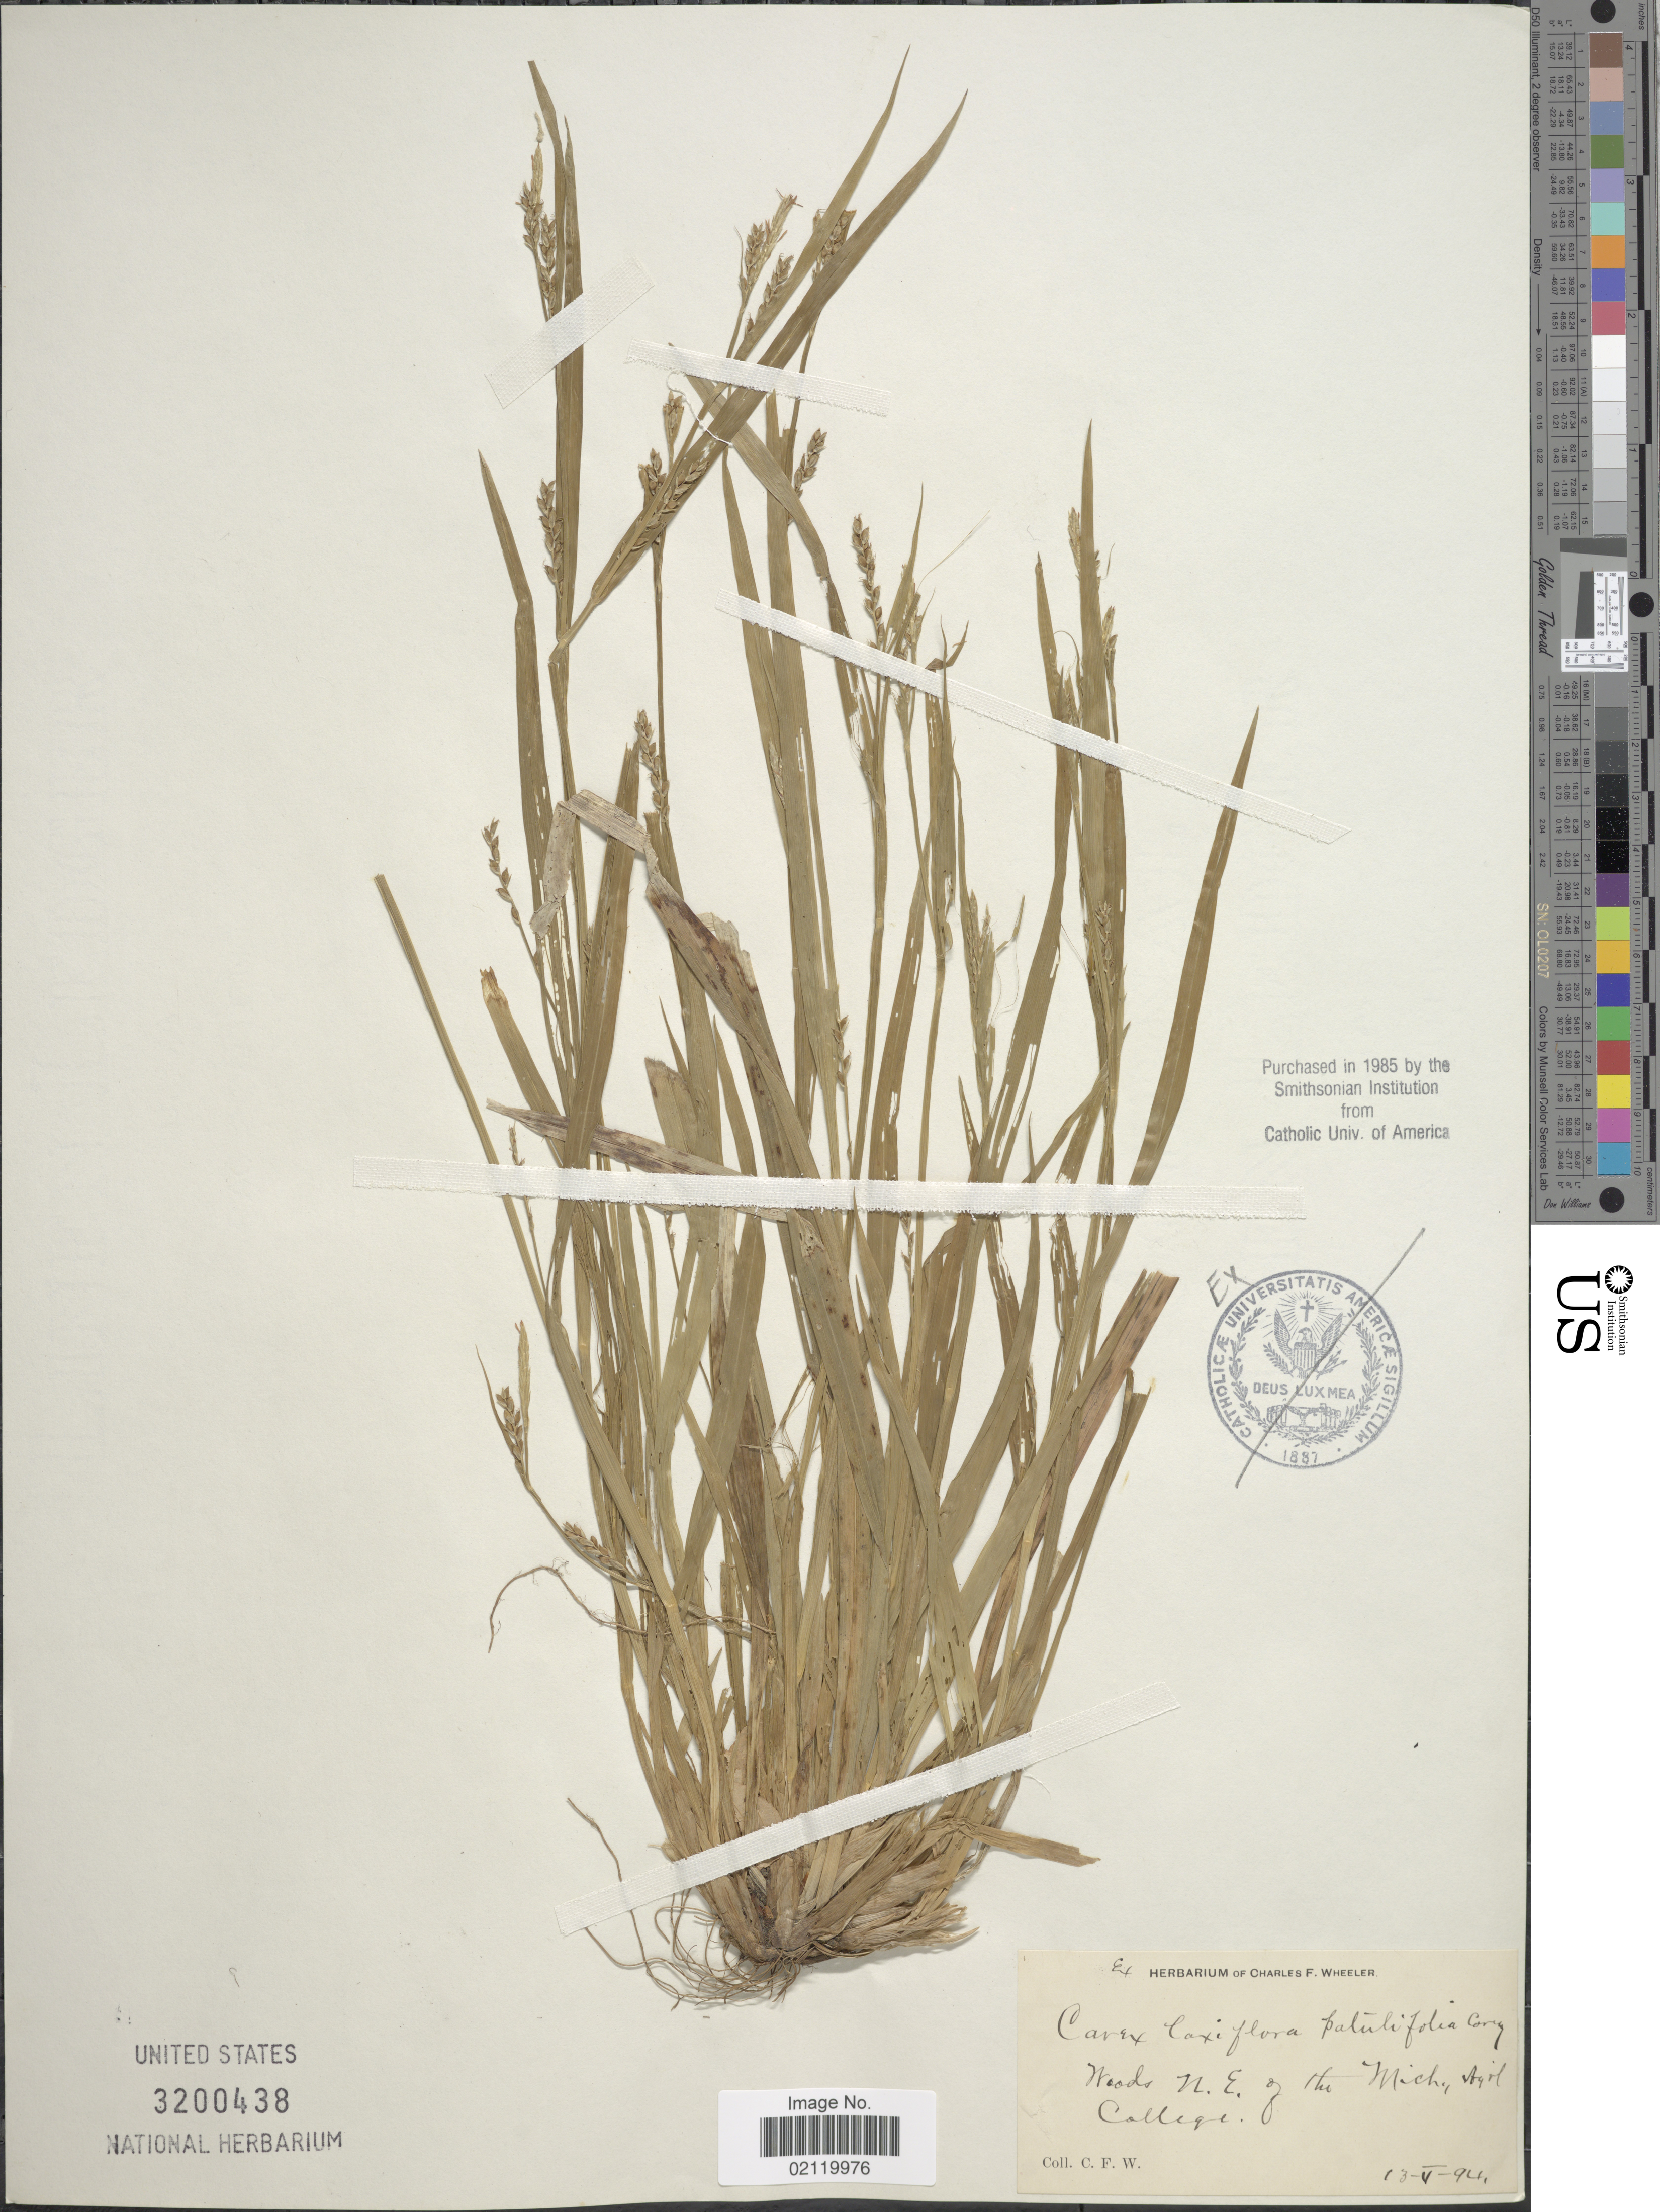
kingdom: Plantae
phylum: Tracheophyta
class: Liliopsida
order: Poales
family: Cyperaceae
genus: Carex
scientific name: Carex laxiflora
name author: Lam.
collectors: C. Wheeler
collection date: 1894-05-13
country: United States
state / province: Michigan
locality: Woods N.E. of the Mich. Agr'l College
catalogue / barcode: US 3200438